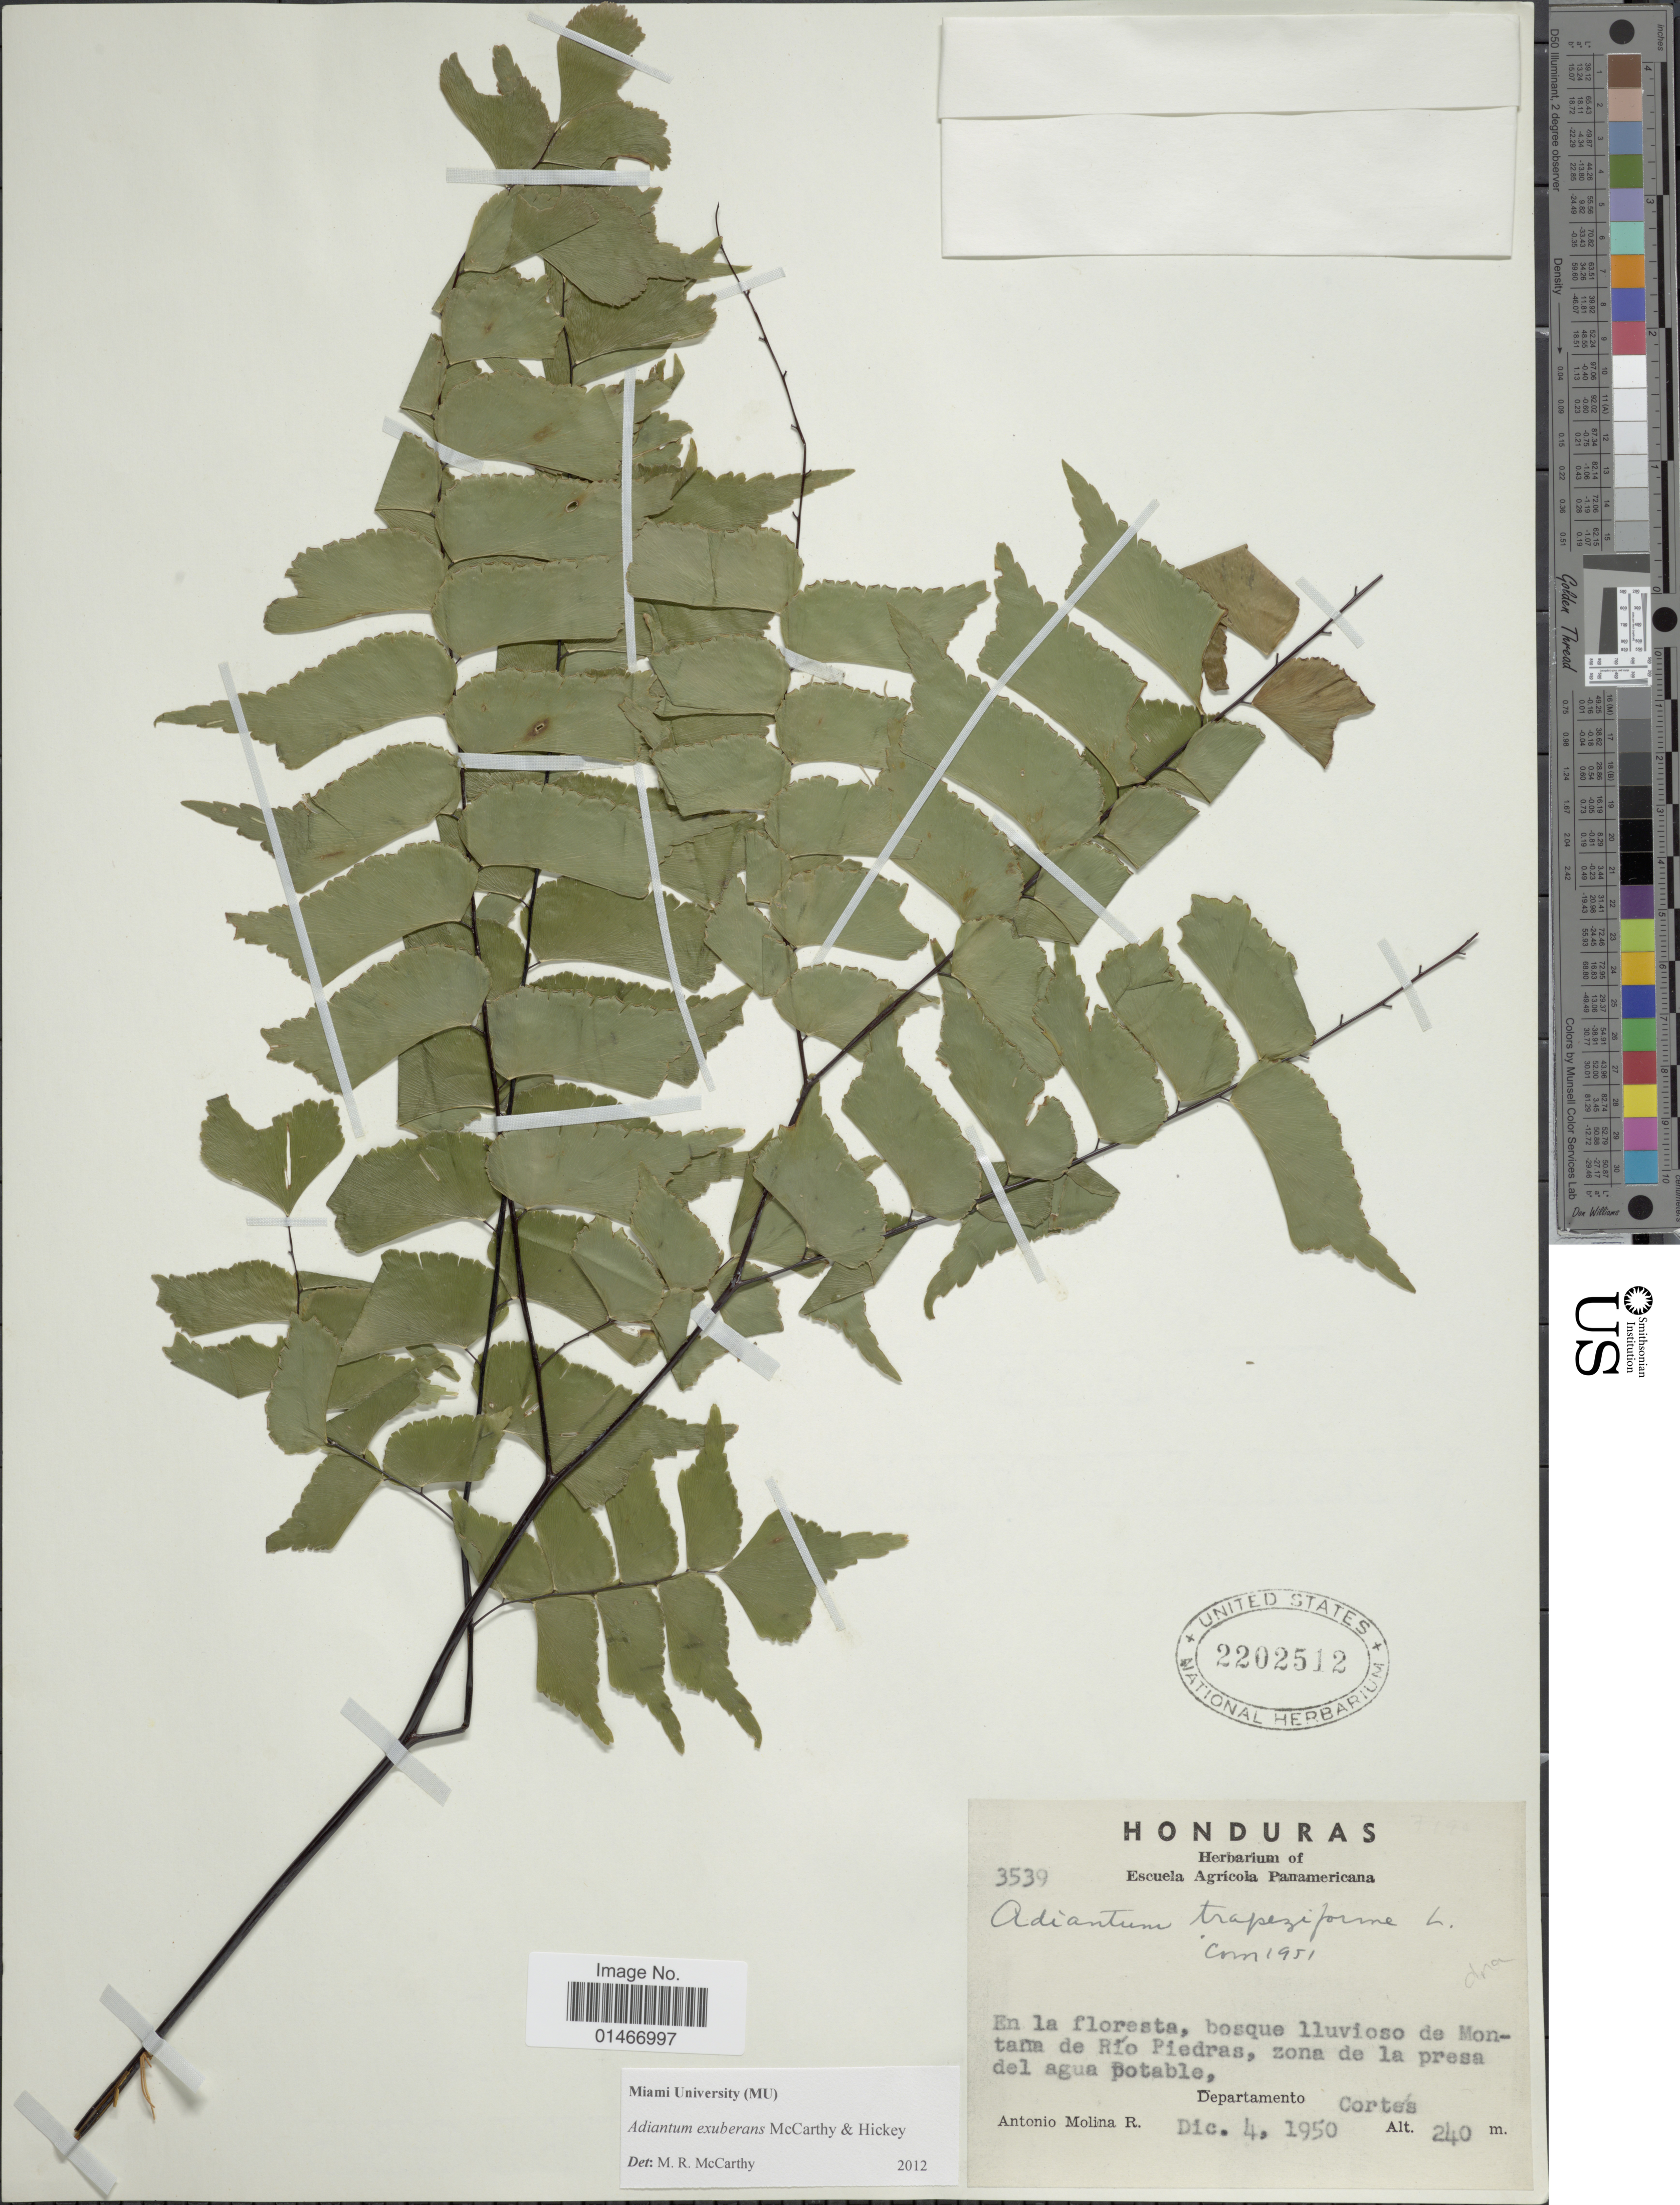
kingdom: Plantae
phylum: Tracheophyta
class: Polypodiopsida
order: Polypodiales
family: Pteridaceae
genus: Adiantum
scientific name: Adiantum exuberans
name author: M.R. McCarthy & Hickey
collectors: A. Molina R.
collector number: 3539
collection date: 1950-12-04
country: Honduras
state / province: Cortés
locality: En la floresta, bosque iluvioso de Montana de Rio Piedras, zona de la presa del agua potable, Departamento Cortes.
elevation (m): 240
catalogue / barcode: US 2202512